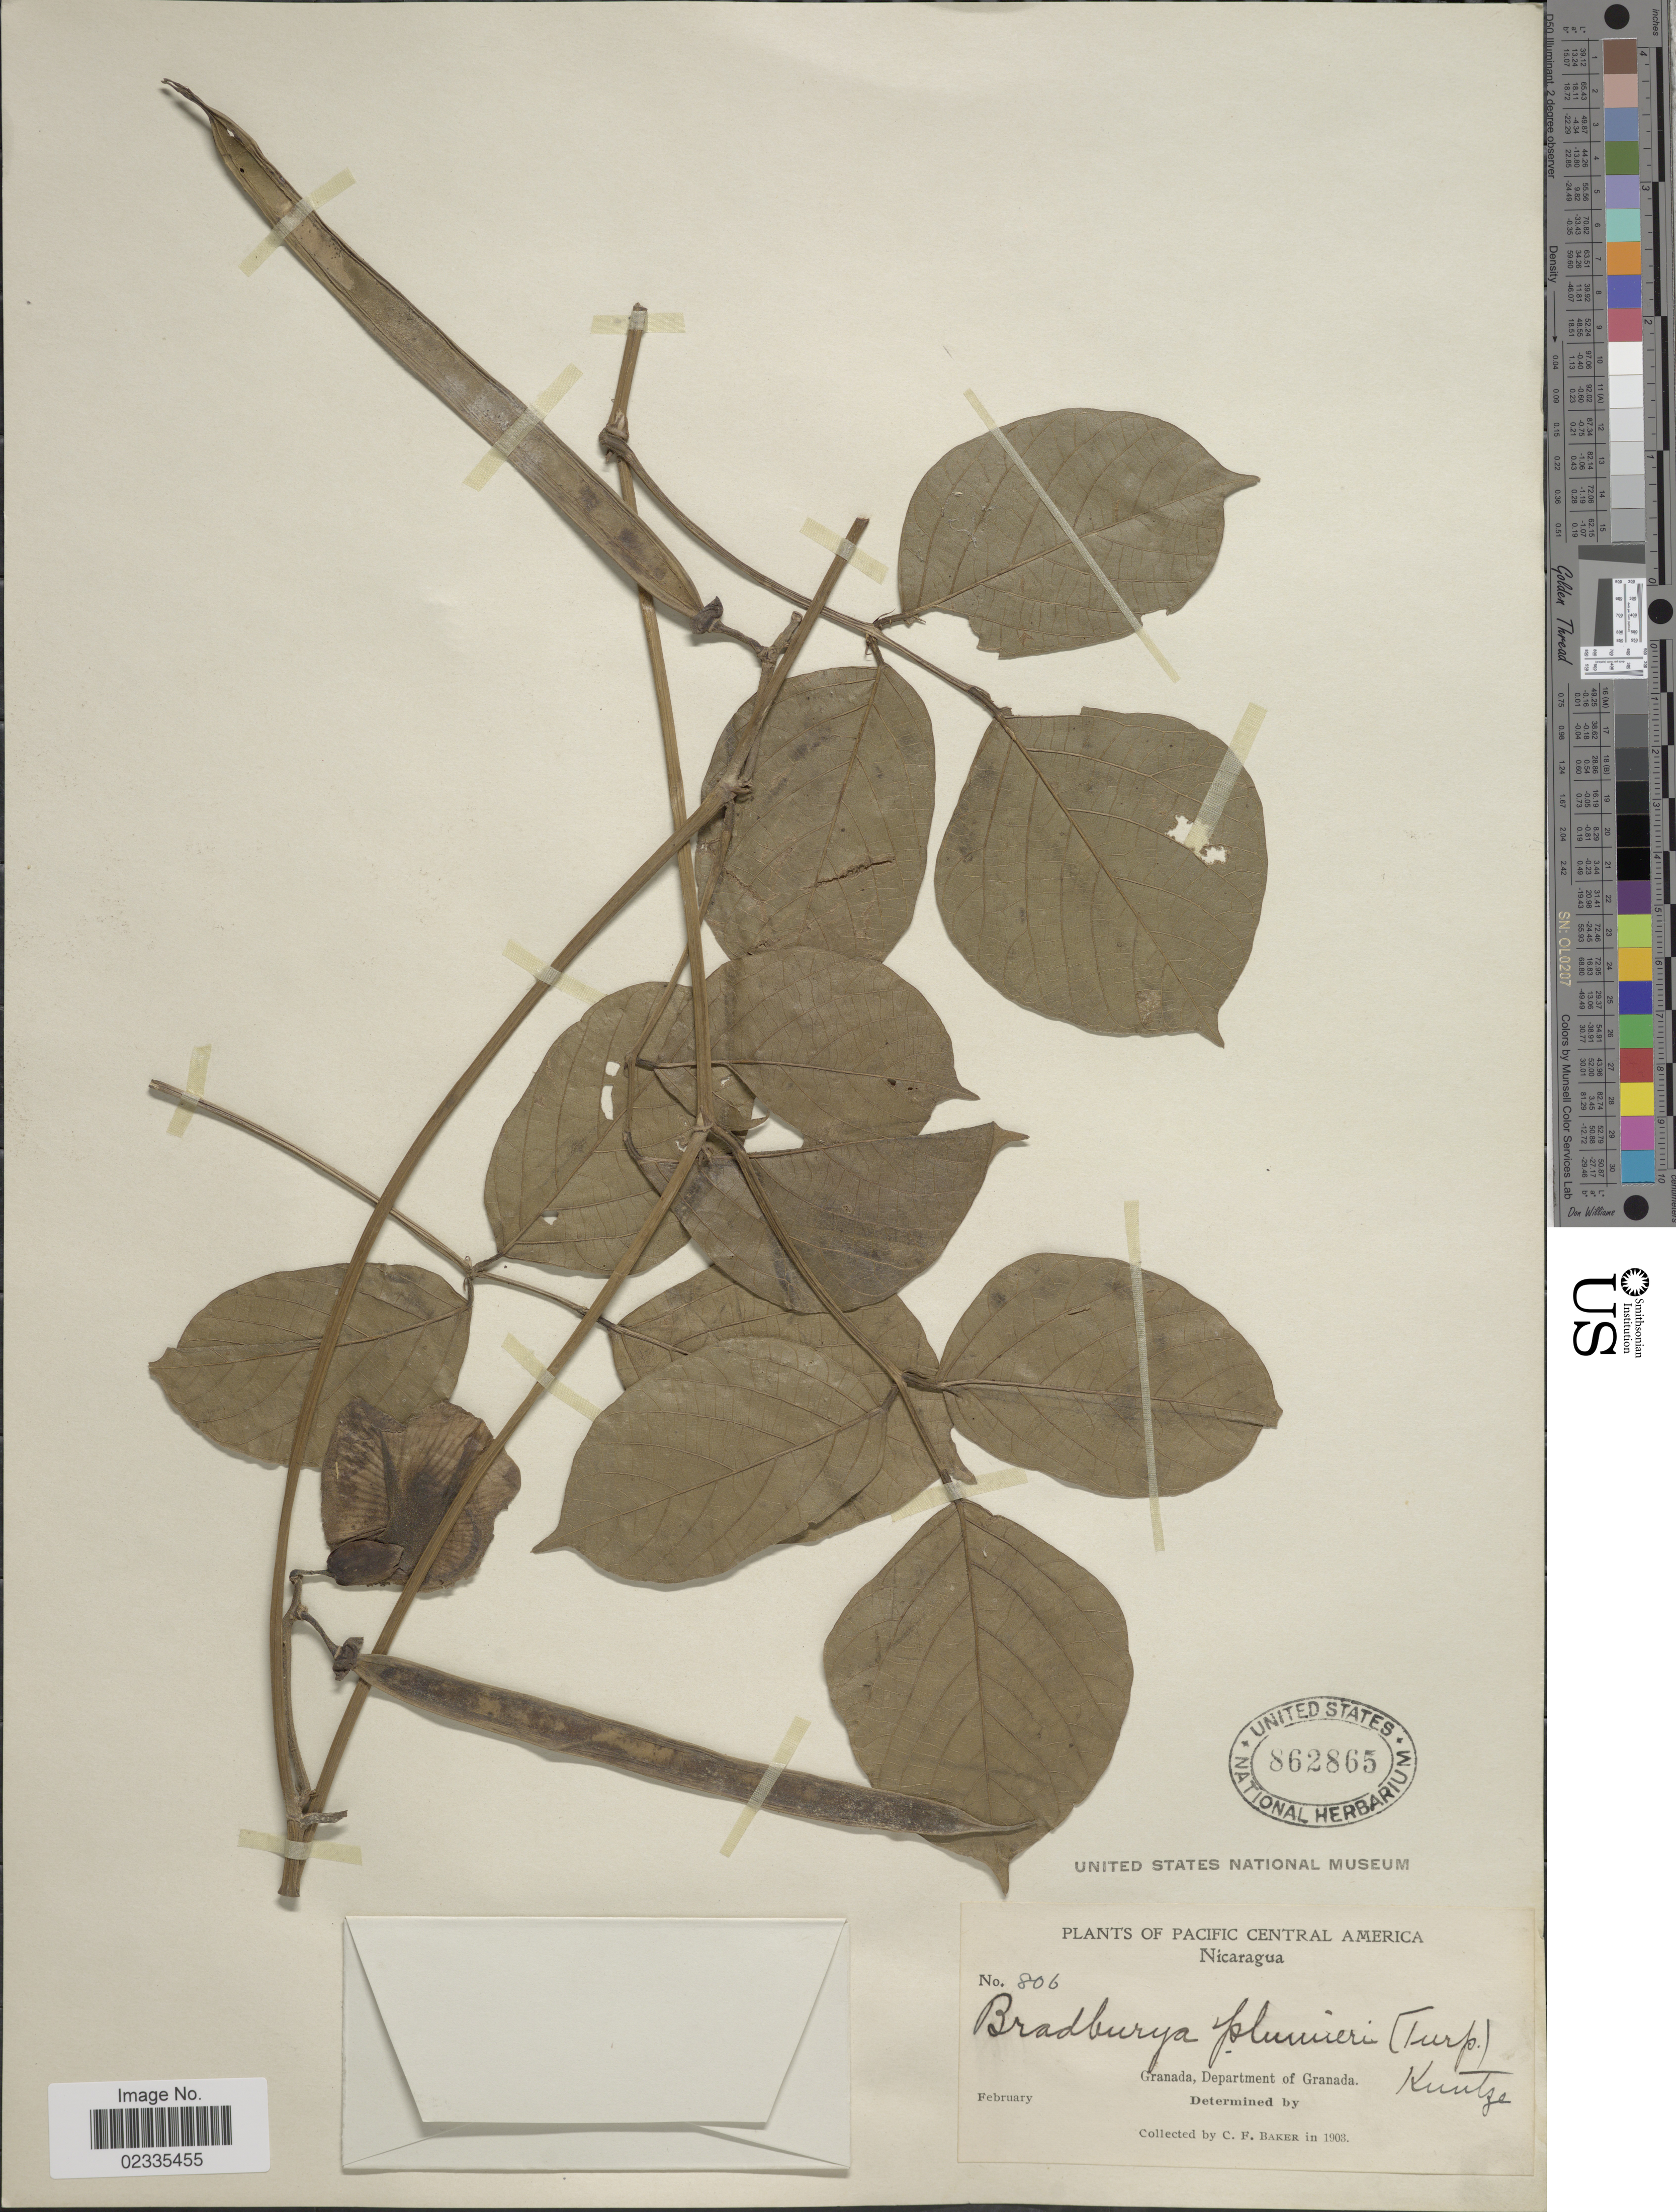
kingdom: Plantae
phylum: Tracheophyta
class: Magnoliopsida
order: Fabales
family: Fabaceae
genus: Centrosema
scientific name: Centrosema plumieri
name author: (Turpin ex Pers.) Benth.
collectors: C. F. Baker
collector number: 806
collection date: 1903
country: Nicaragua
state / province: Granada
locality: Pacific Central America, Granada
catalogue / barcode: US 862865